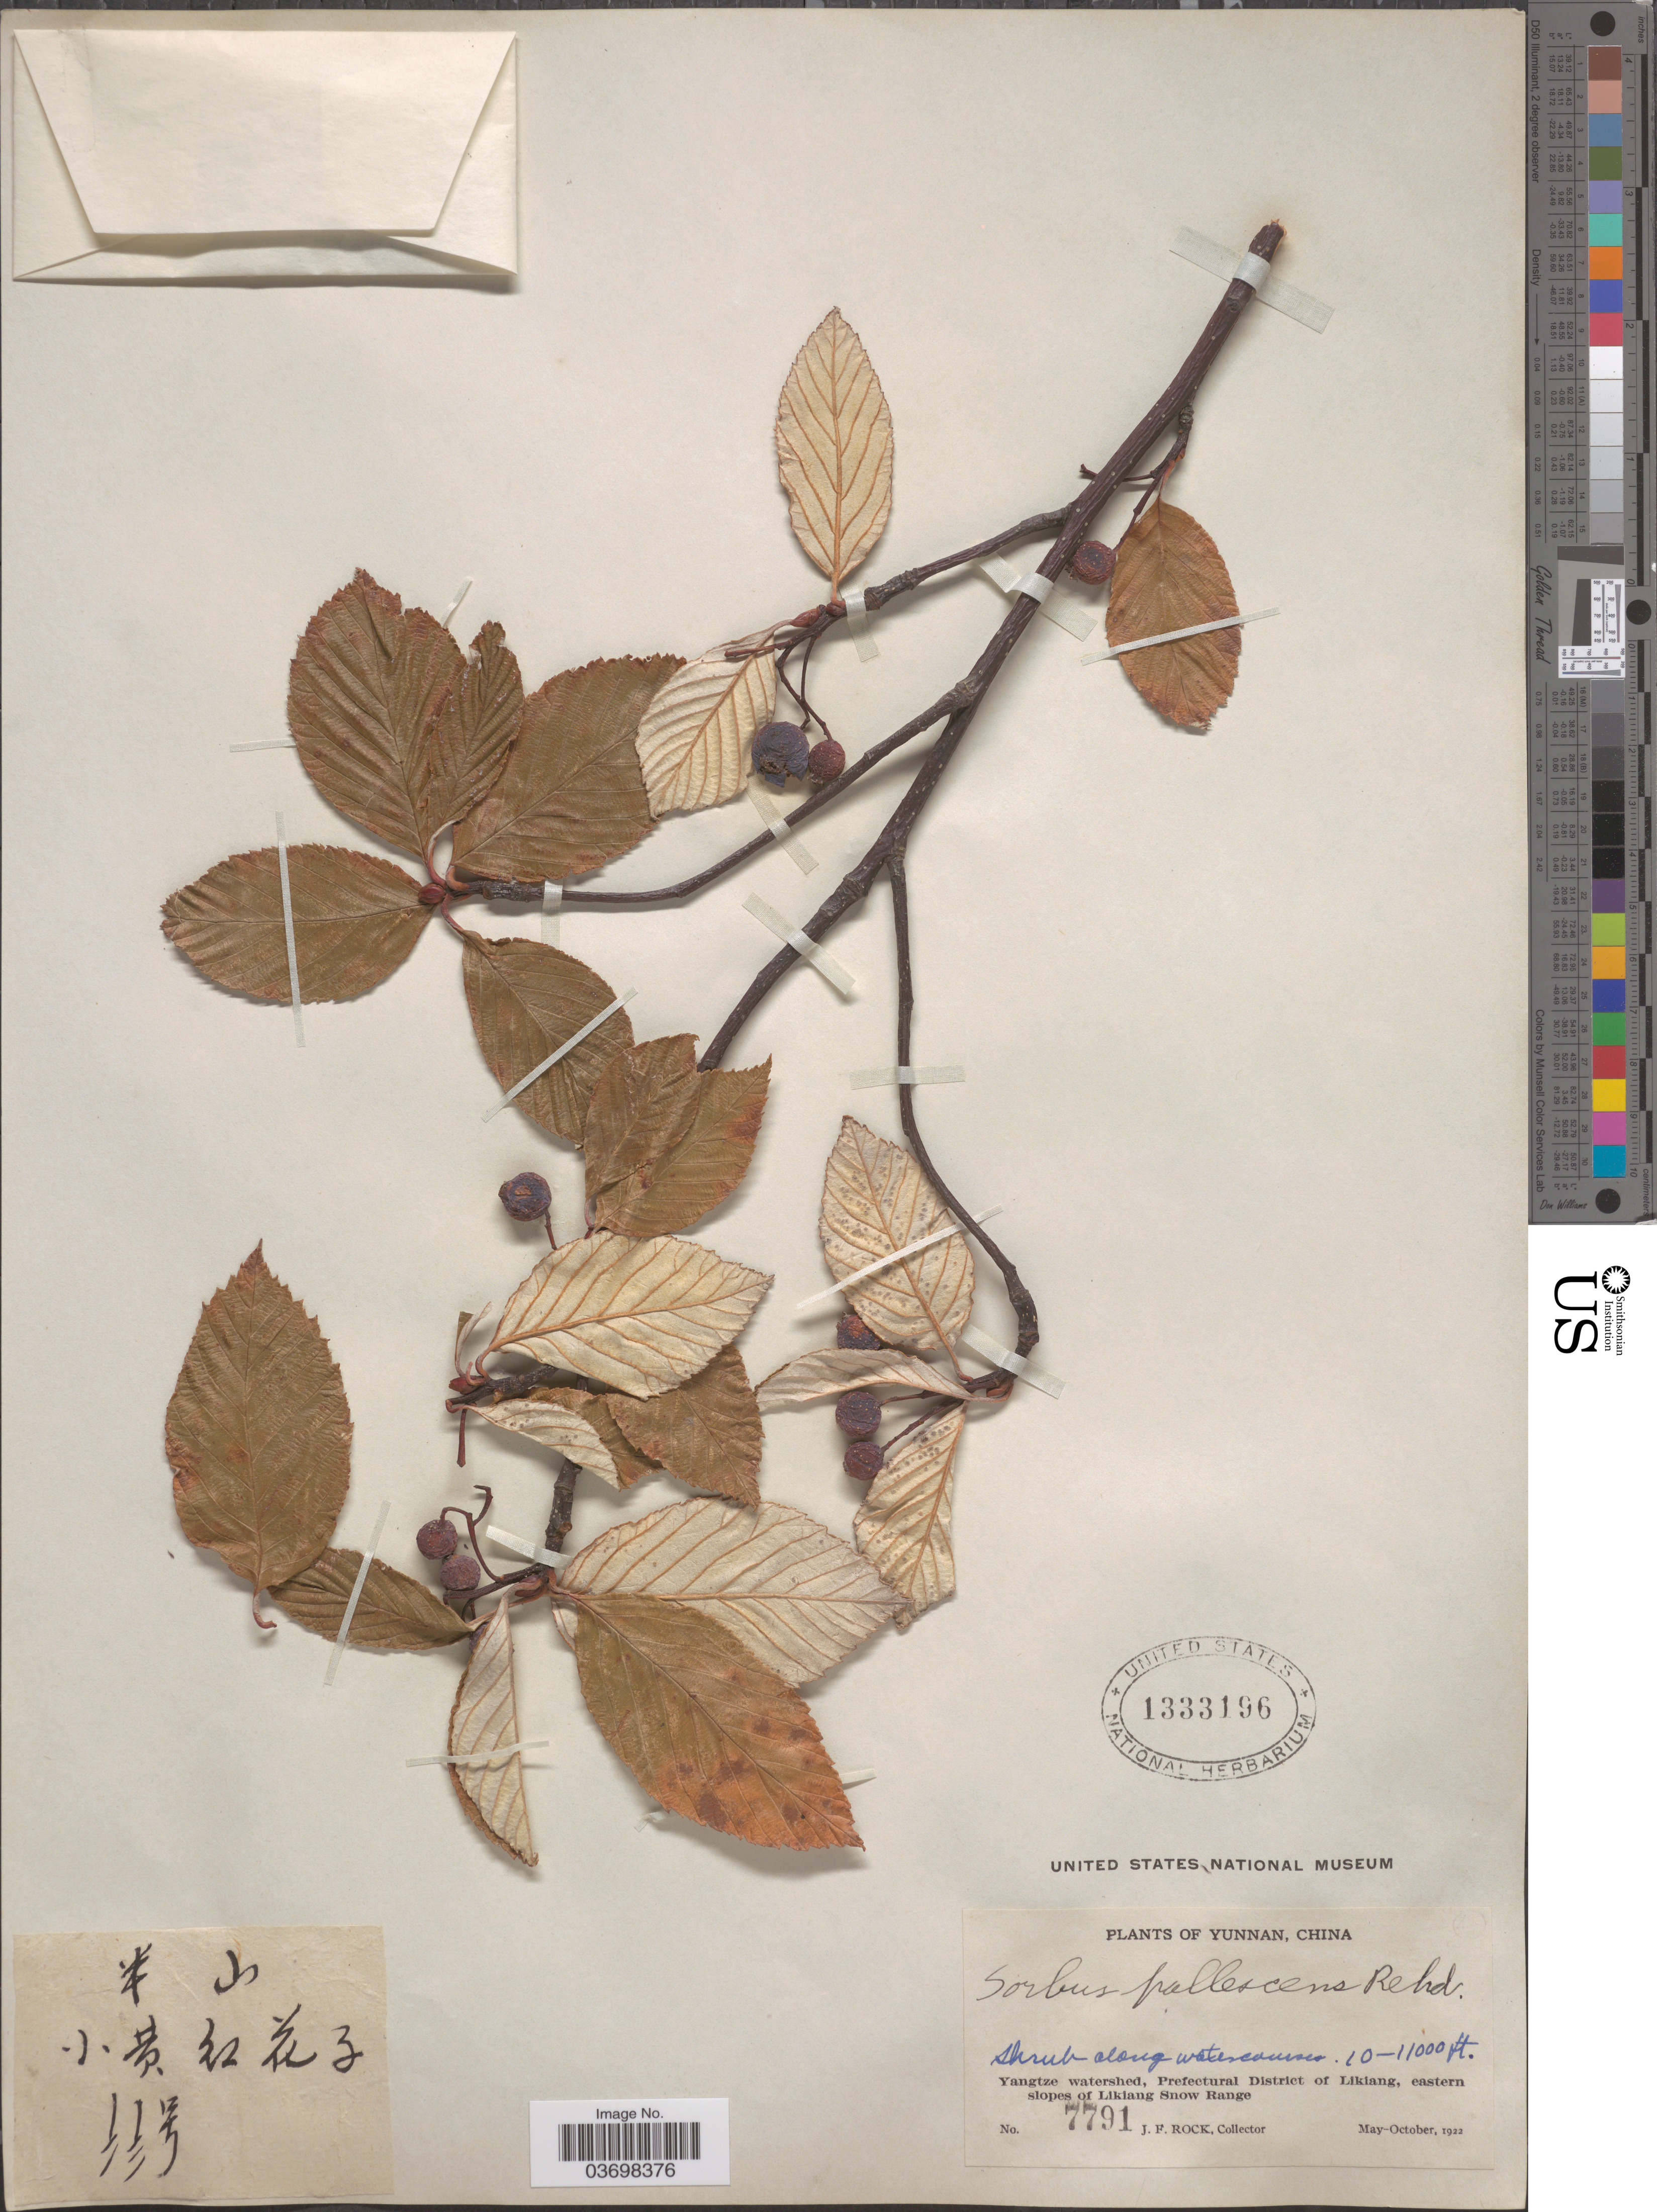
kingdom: Plantae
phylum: Tracheophyta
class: Magnoliopsida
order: Rosales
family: Rosaceae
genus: Sorbus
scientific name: Sorbus pallescens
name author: Rehder in Sarg.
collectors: J. Rock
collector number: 7791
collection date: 1922-05/1922-10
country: China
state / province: Yunnan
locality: Yangtze watershed, Prefectural District of Likiang, eastern slopes of Likiang Snow Range.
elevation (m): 3048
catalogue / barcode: US 1333196